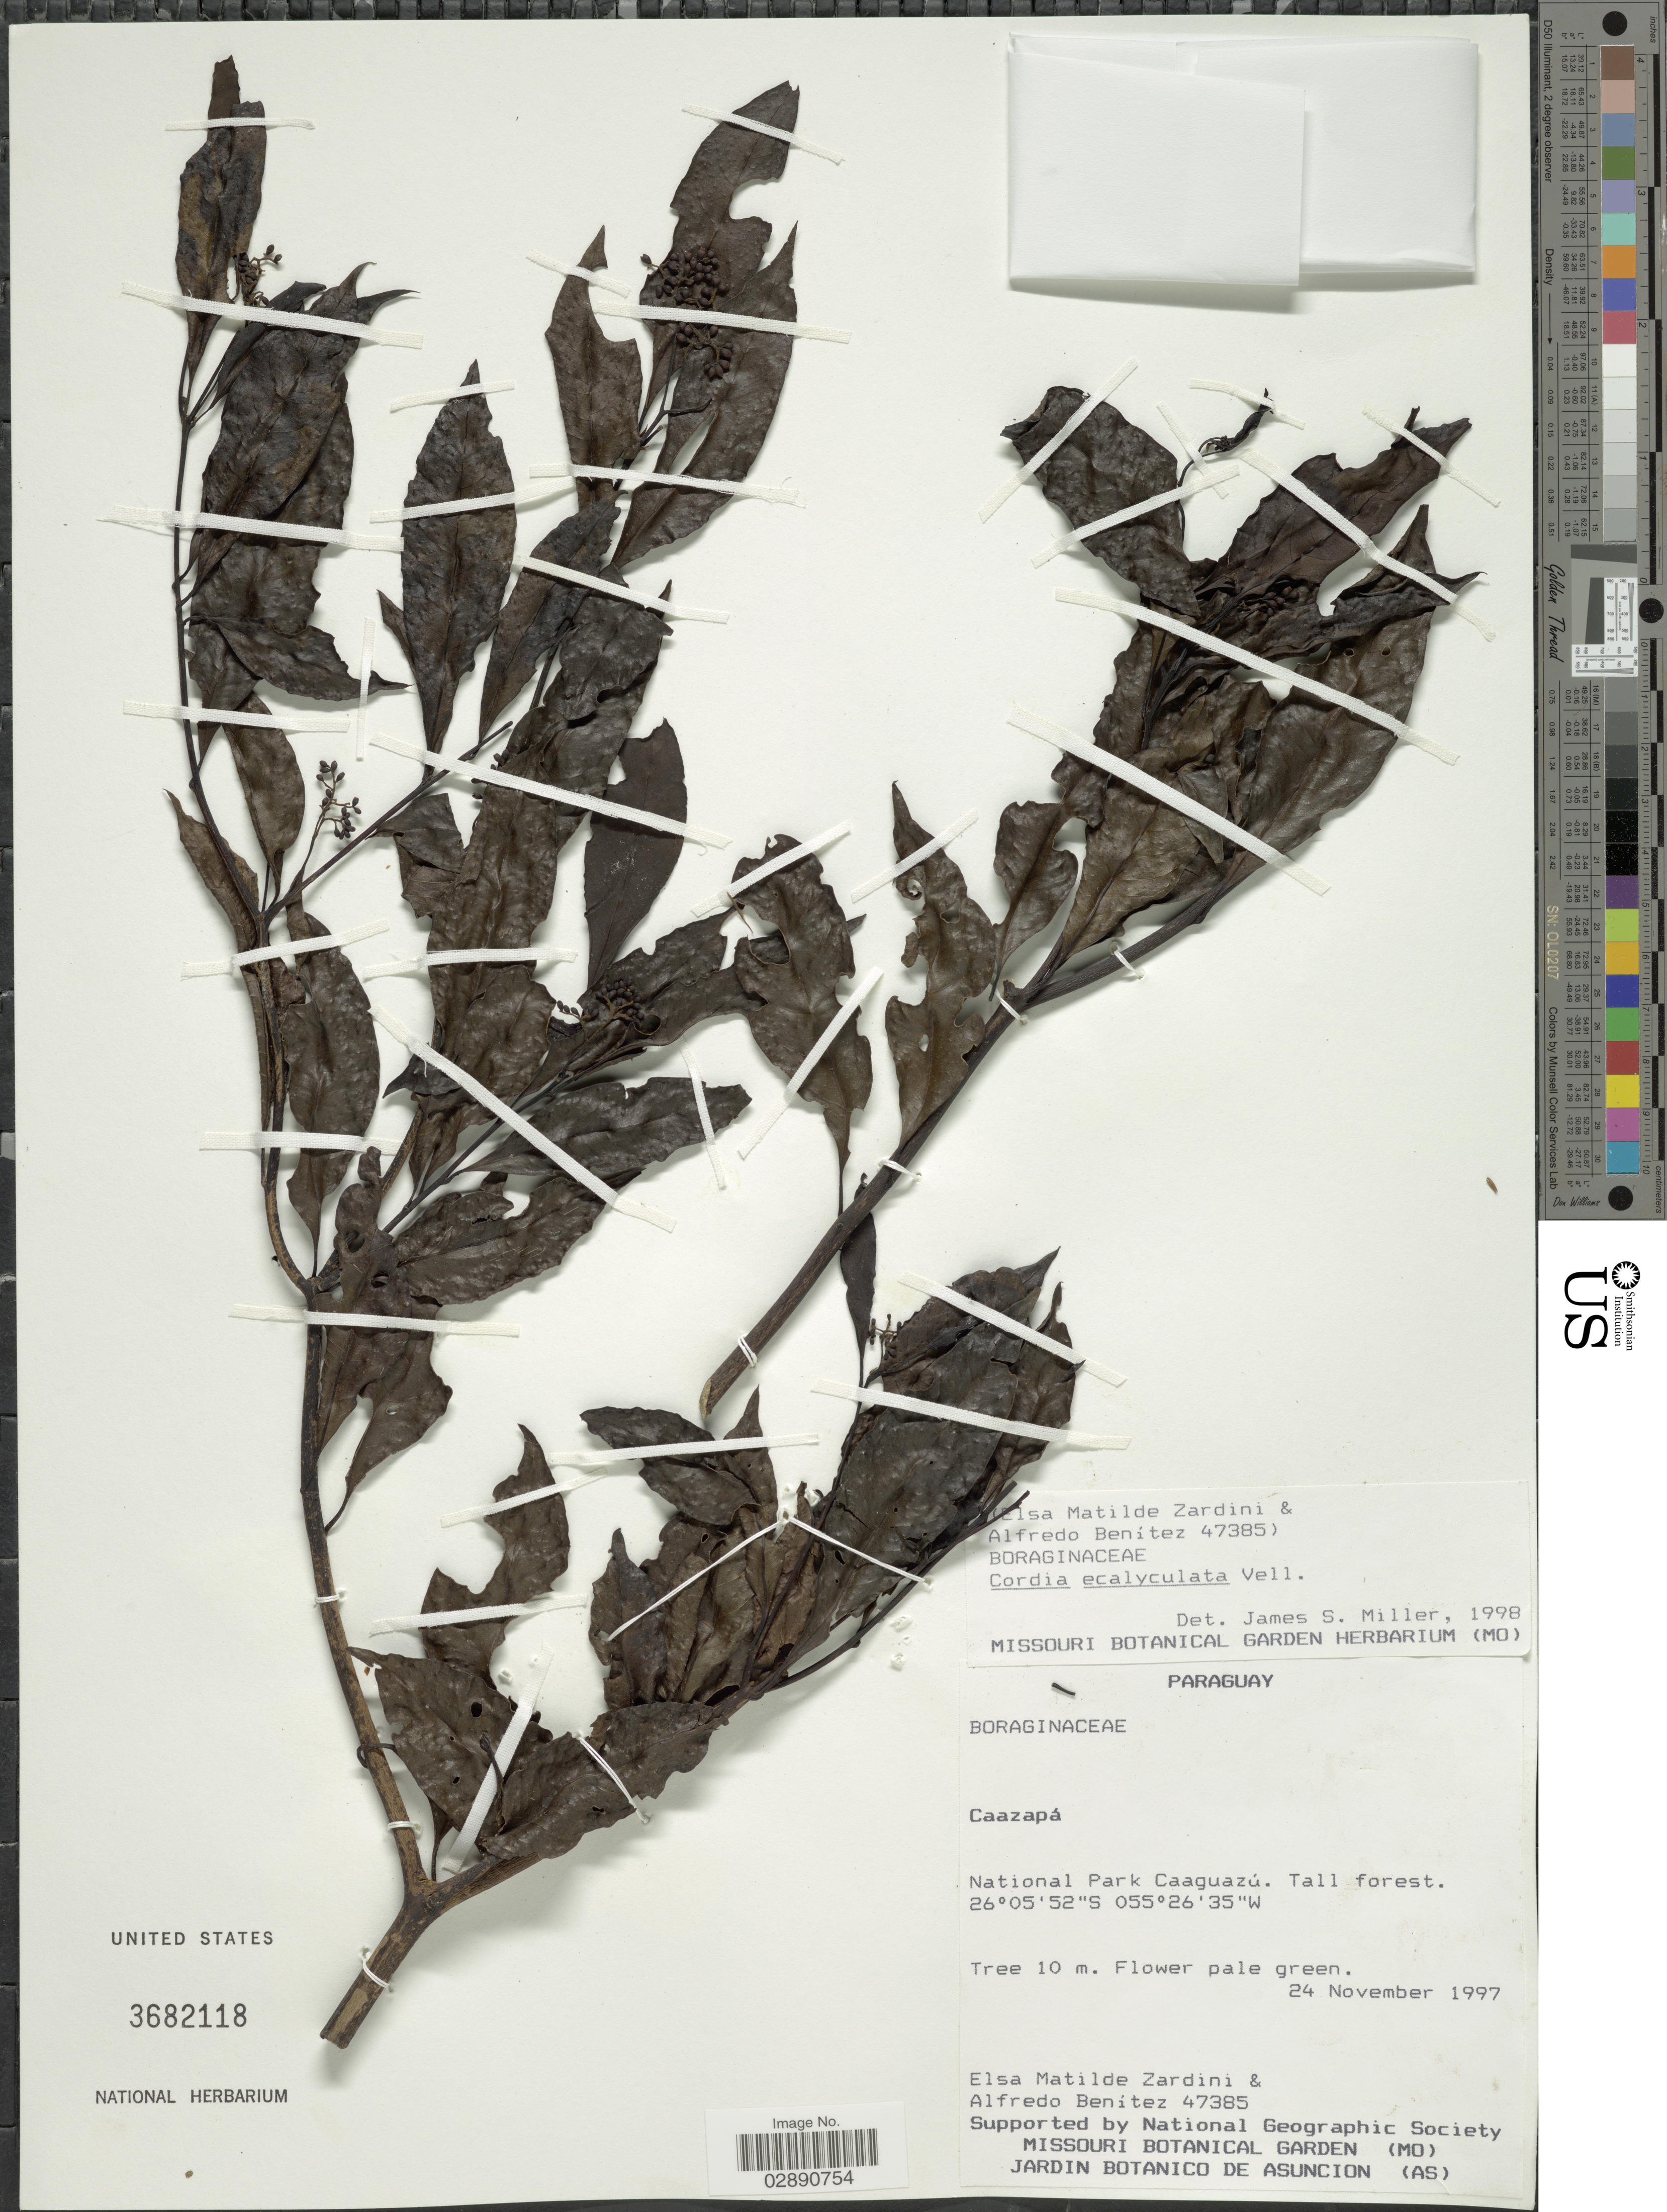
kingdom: Plantae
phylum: Tracheophyta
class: Magnoliopsida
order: Boraginales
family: Cordiaceae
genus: Cordia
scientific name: Cordia ecalyculata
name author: Vell.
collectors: E. M. Zardini & A. Benítez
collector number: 47385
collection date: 1997-11-24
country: Paraguay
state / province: Caazapa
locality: National Park Caaguazú.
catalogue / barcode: US 3682118